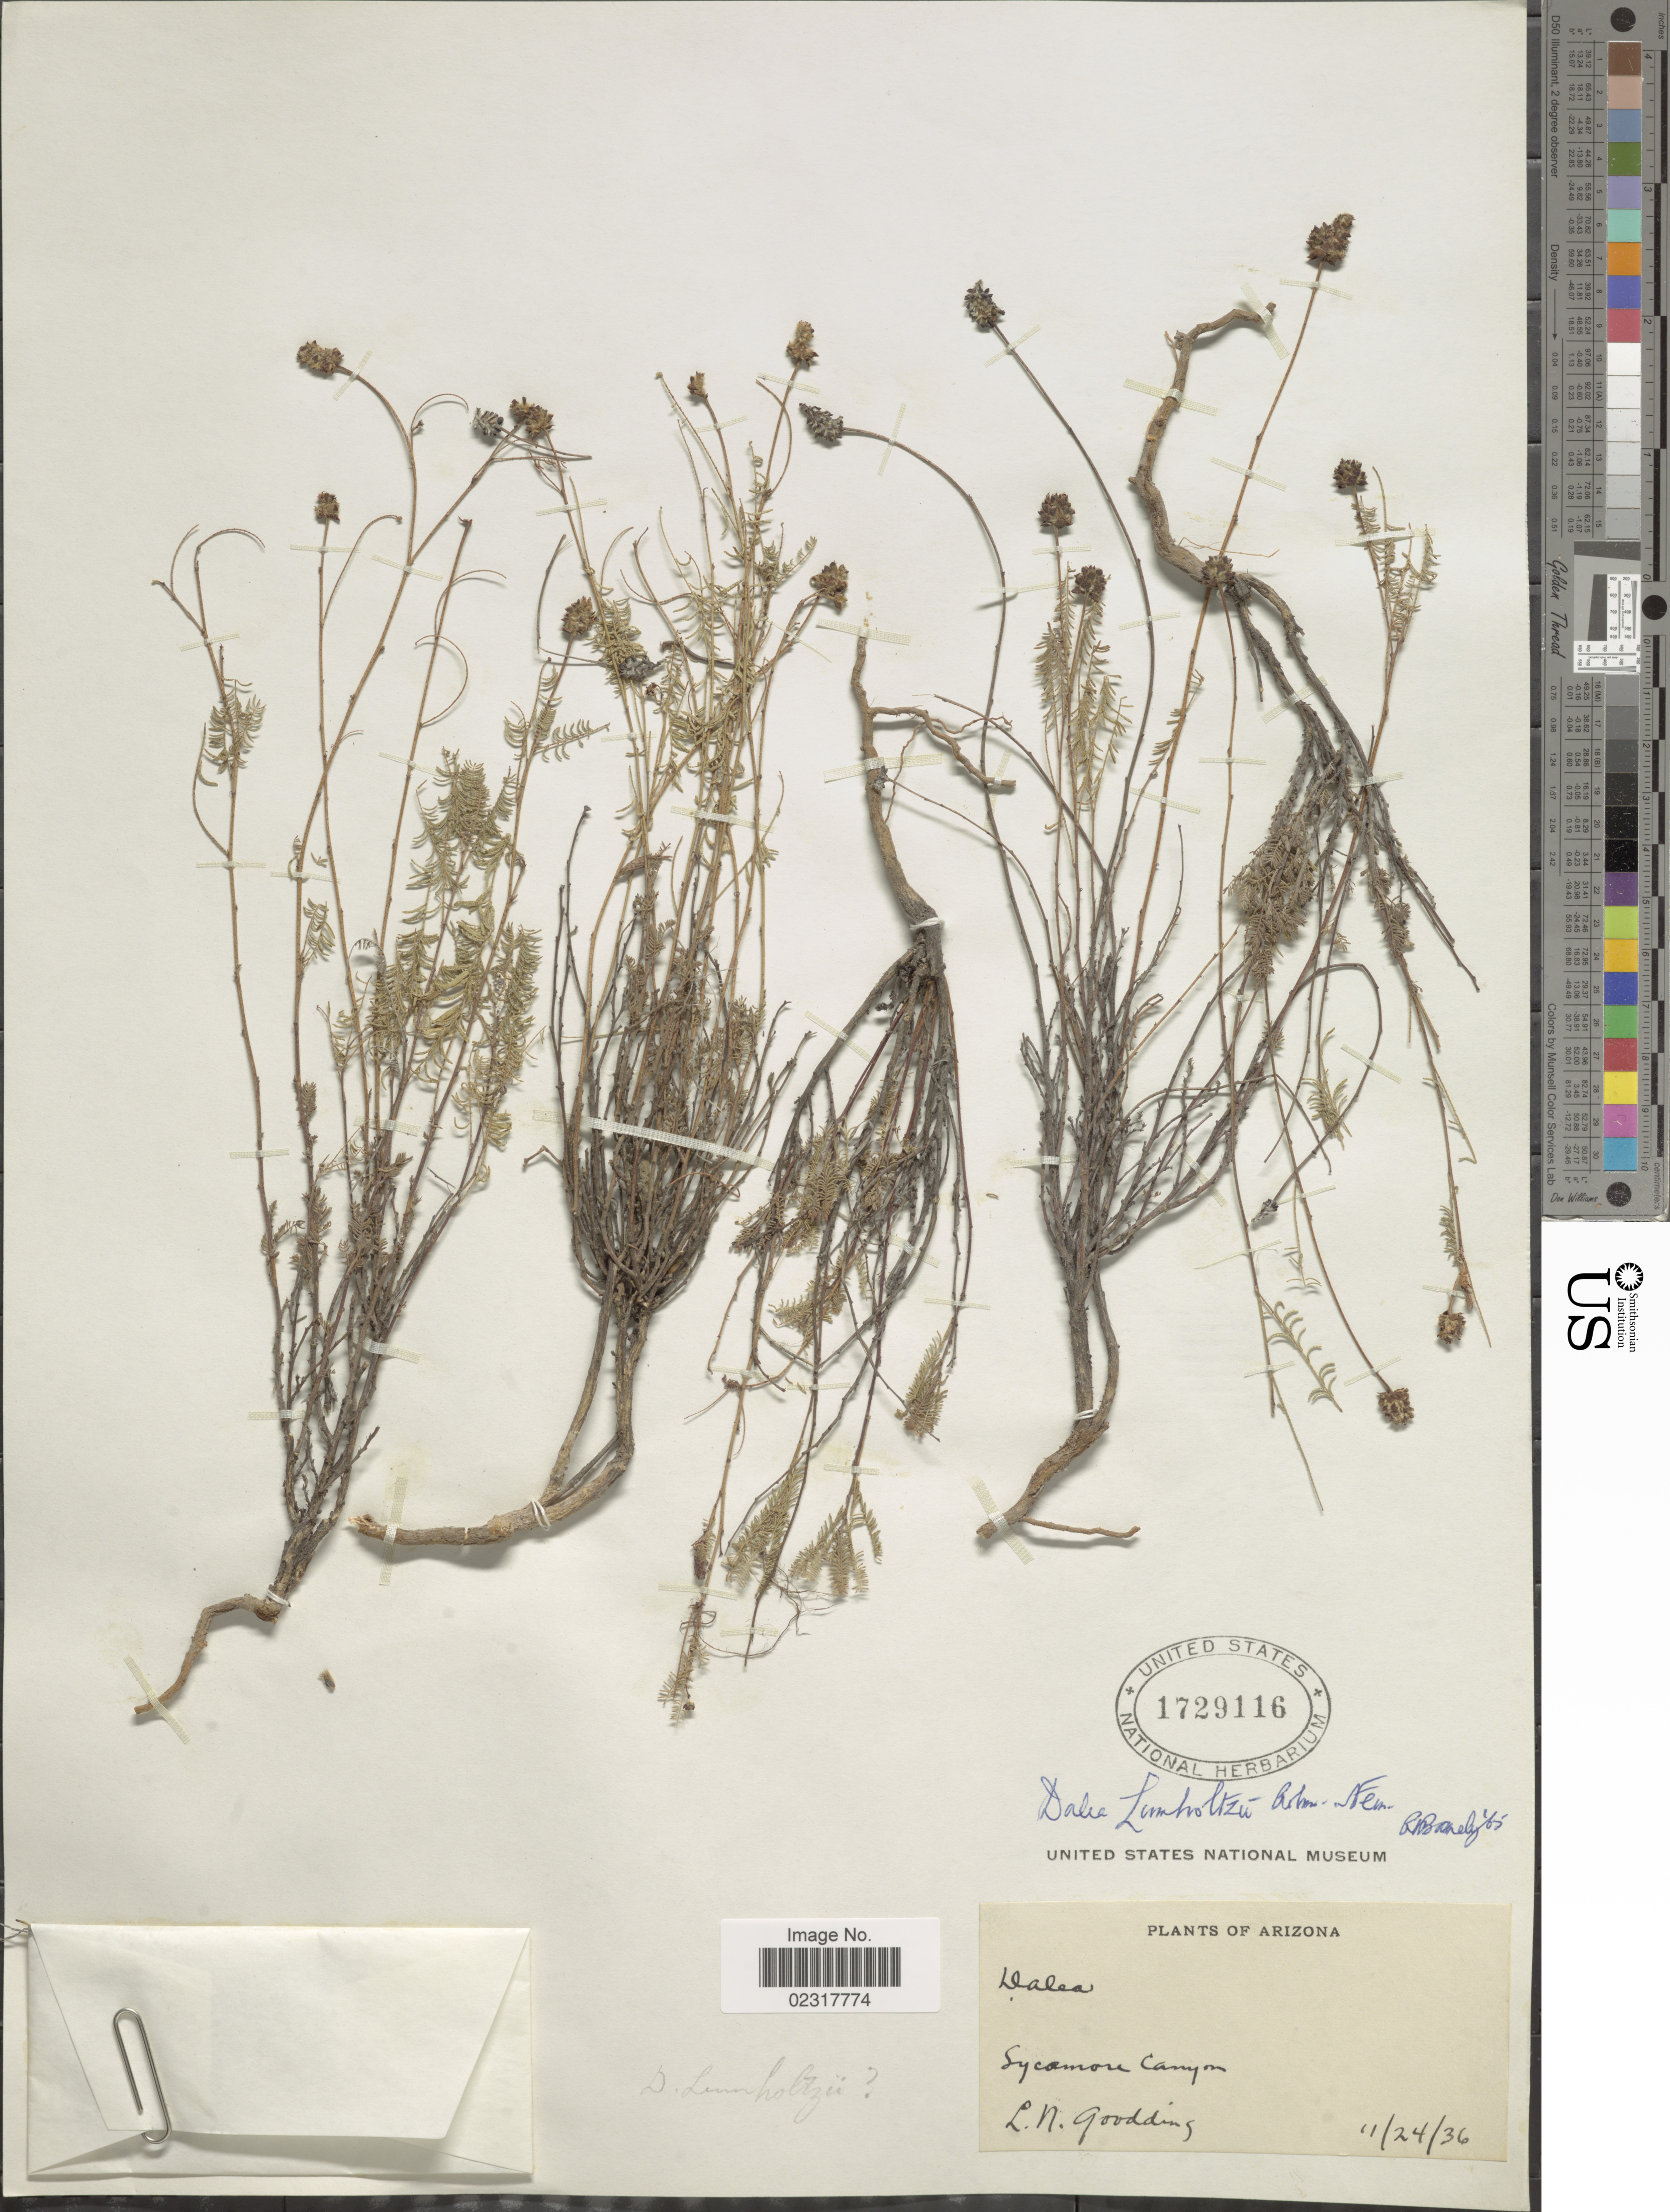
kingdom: Plantae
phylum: Tracheophyta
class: Magnoliopsida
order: Fabales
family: Fabaceae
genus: Dalea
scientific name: Dalea lumholtzii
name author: B.L. Rob. & Fernald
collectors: L. N. Goodding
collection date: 1936-11-24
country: United States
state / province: Arizona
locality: Sycamore Canyon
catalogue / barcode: US 1729116